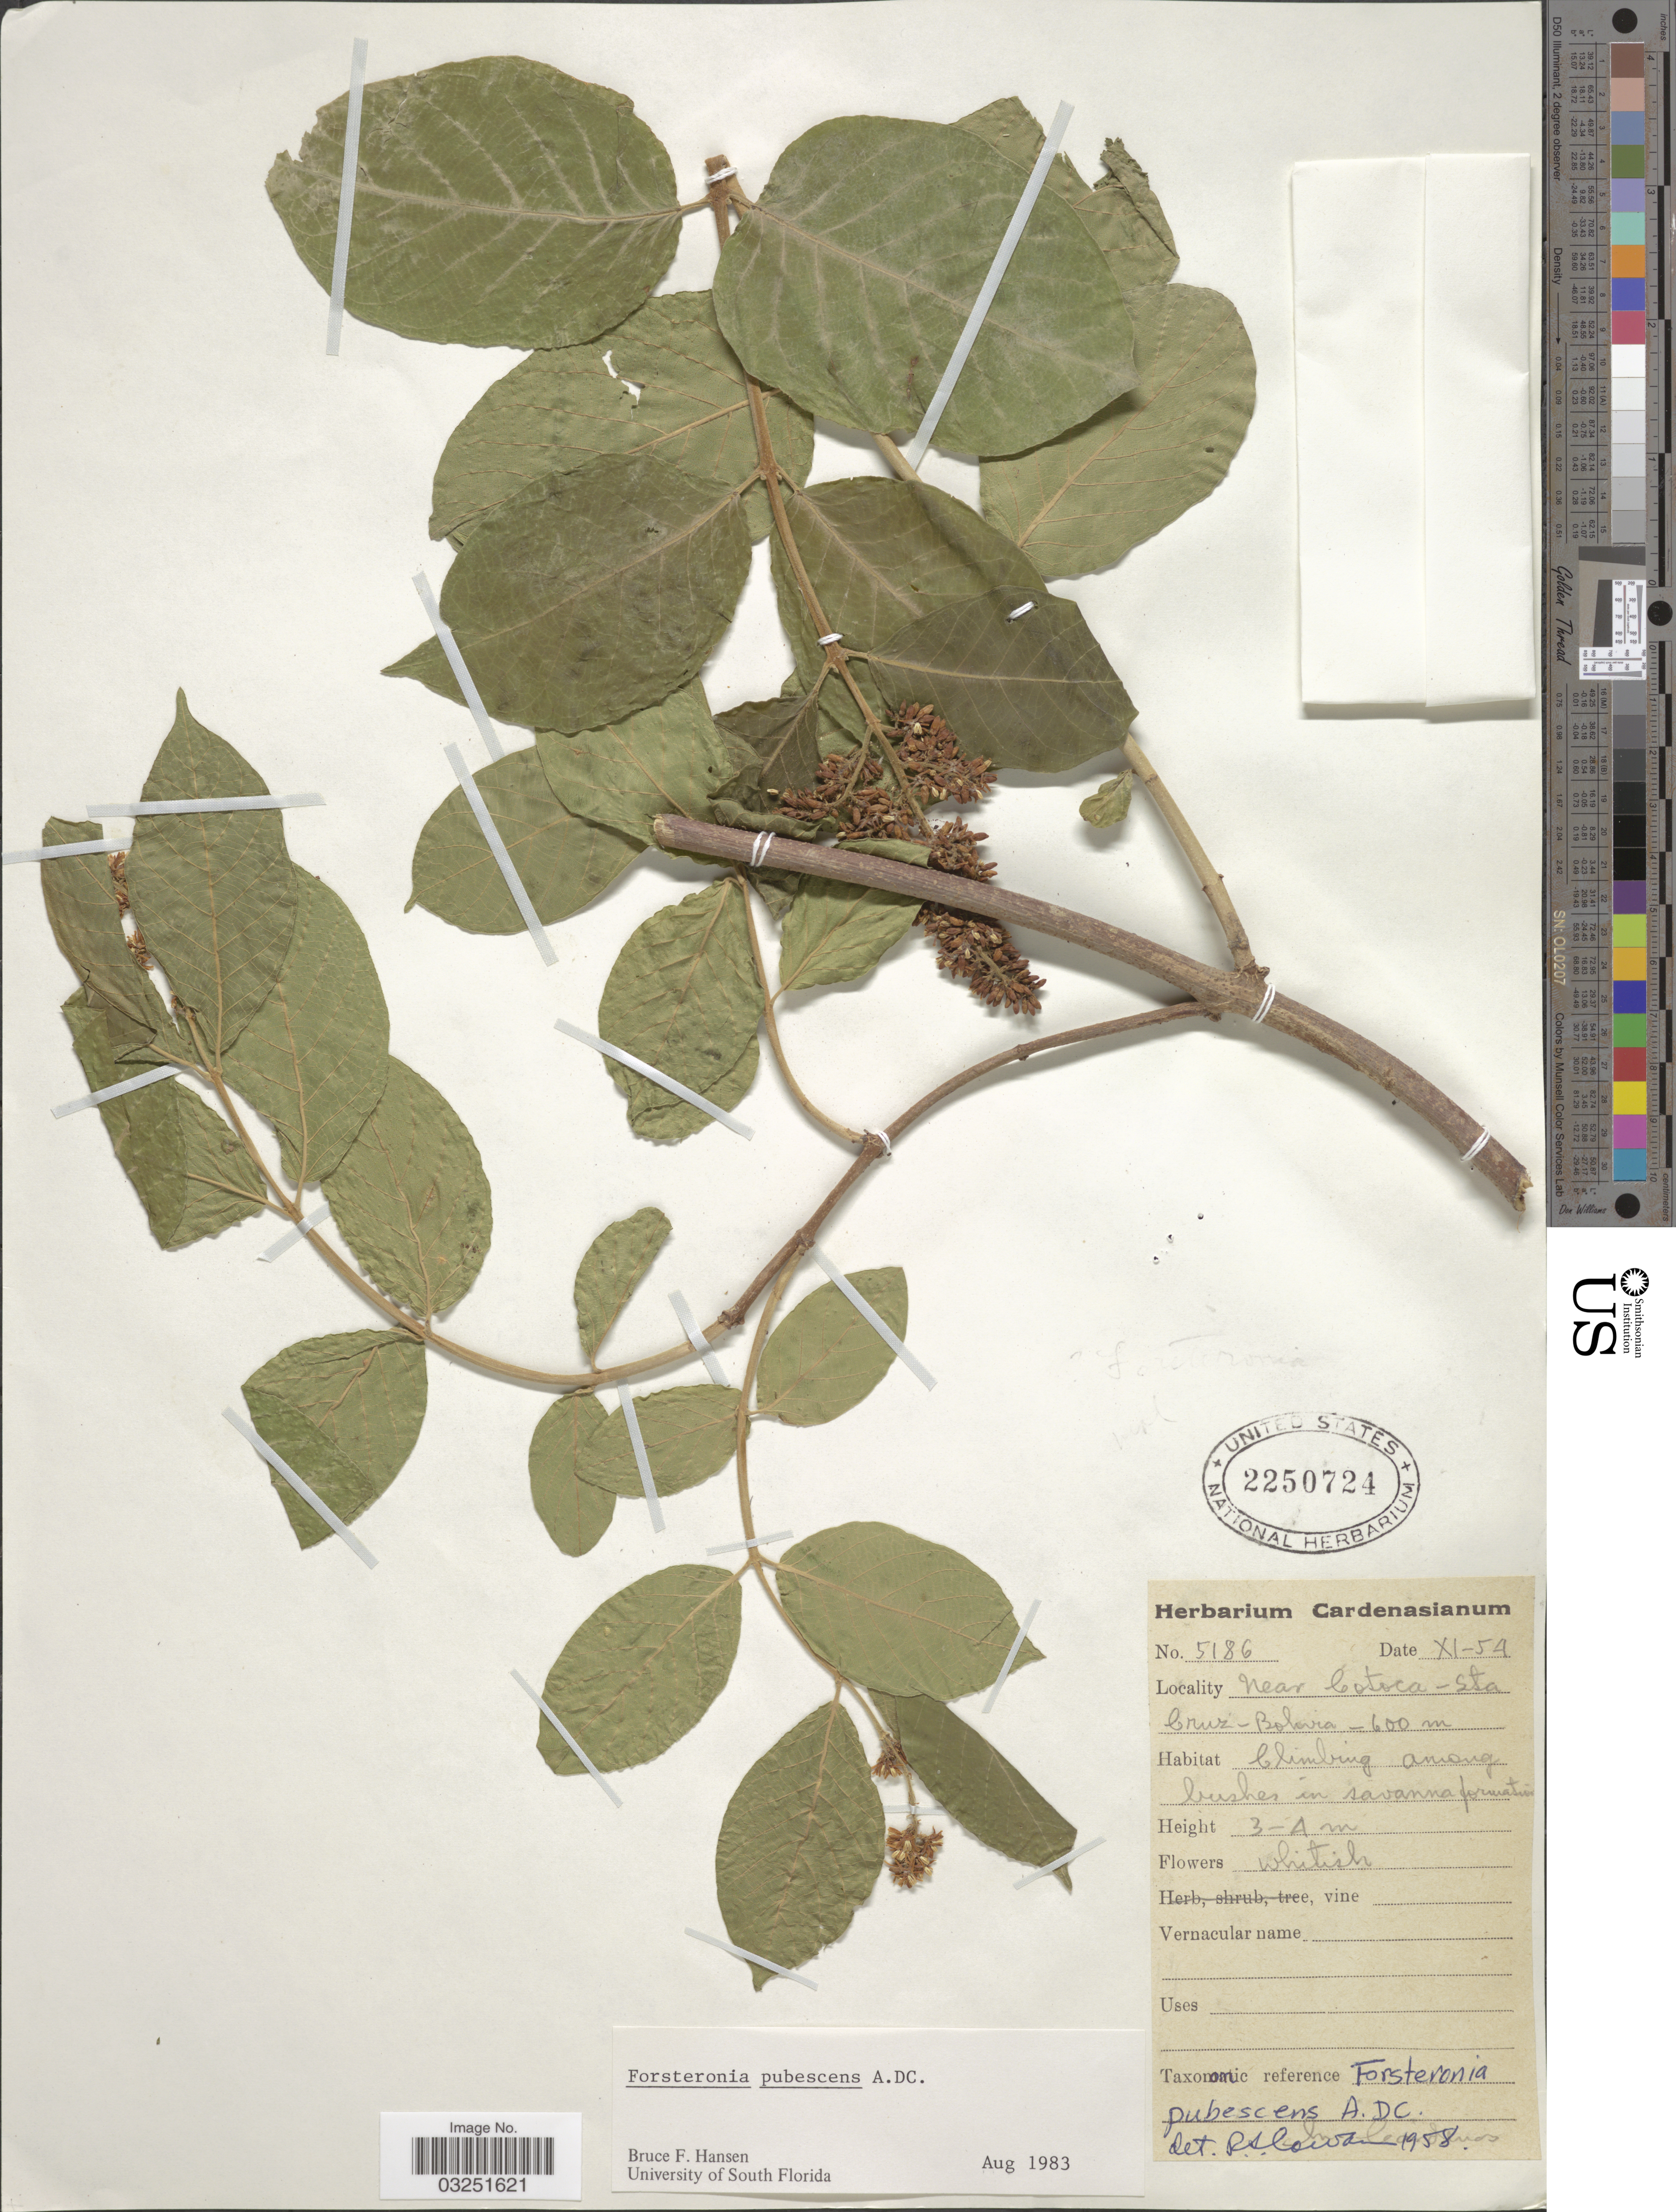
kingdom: Plantae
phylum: Tracheophyta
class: Magnoliopsida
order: Gentianales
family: Apocynaceae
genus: Forsteronia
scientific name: Forsteronia pubescens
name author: A. DC.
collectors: M. Cárdenas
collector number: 5186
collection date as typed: Transcribed d/m/y: /11/54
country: Bolivia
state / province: Santa Cruz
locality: Near Cotoca, Sta. Cruz, Bolivia.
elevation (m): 600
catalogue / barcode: US 2250724